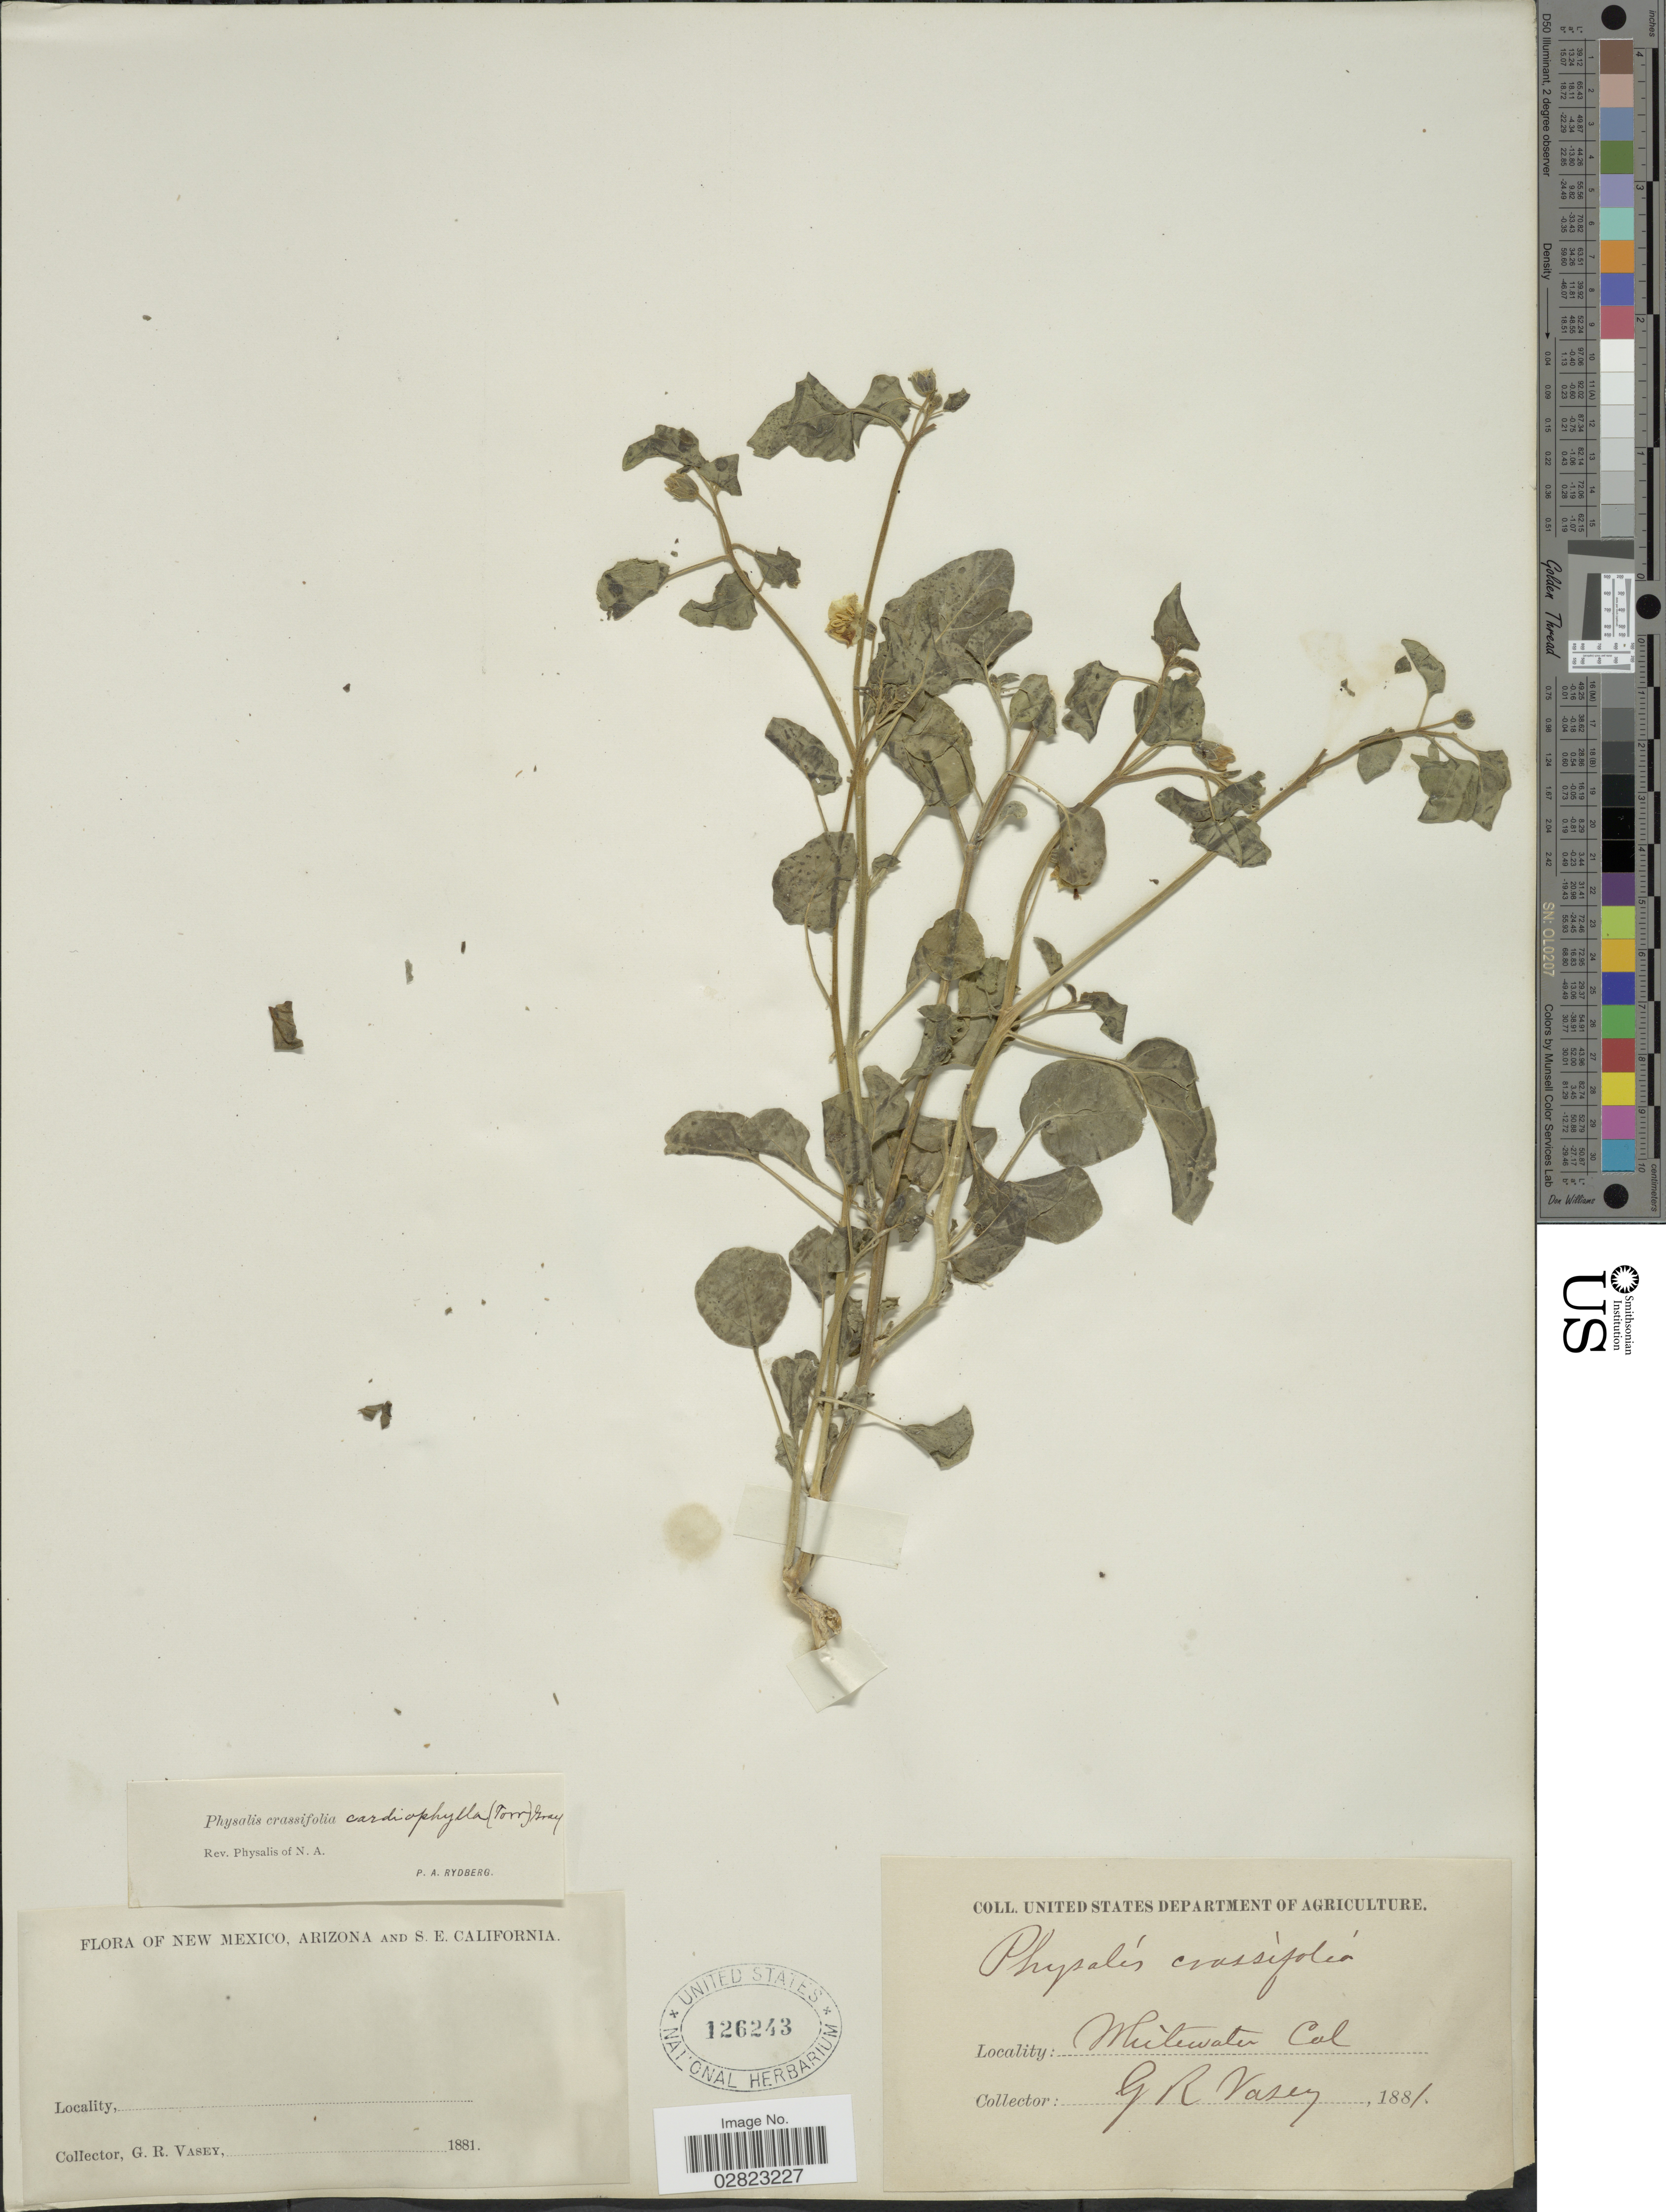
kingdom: Plantae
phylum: Tracheophyta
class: Magnoliopsida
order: Solanales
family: Solanaceae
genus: Physalis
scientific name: Physalis crassifolia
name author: Benth.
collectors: G. R. Vasey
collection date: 1881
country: United States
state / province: California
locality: Whitewater.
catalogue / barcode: US 126243